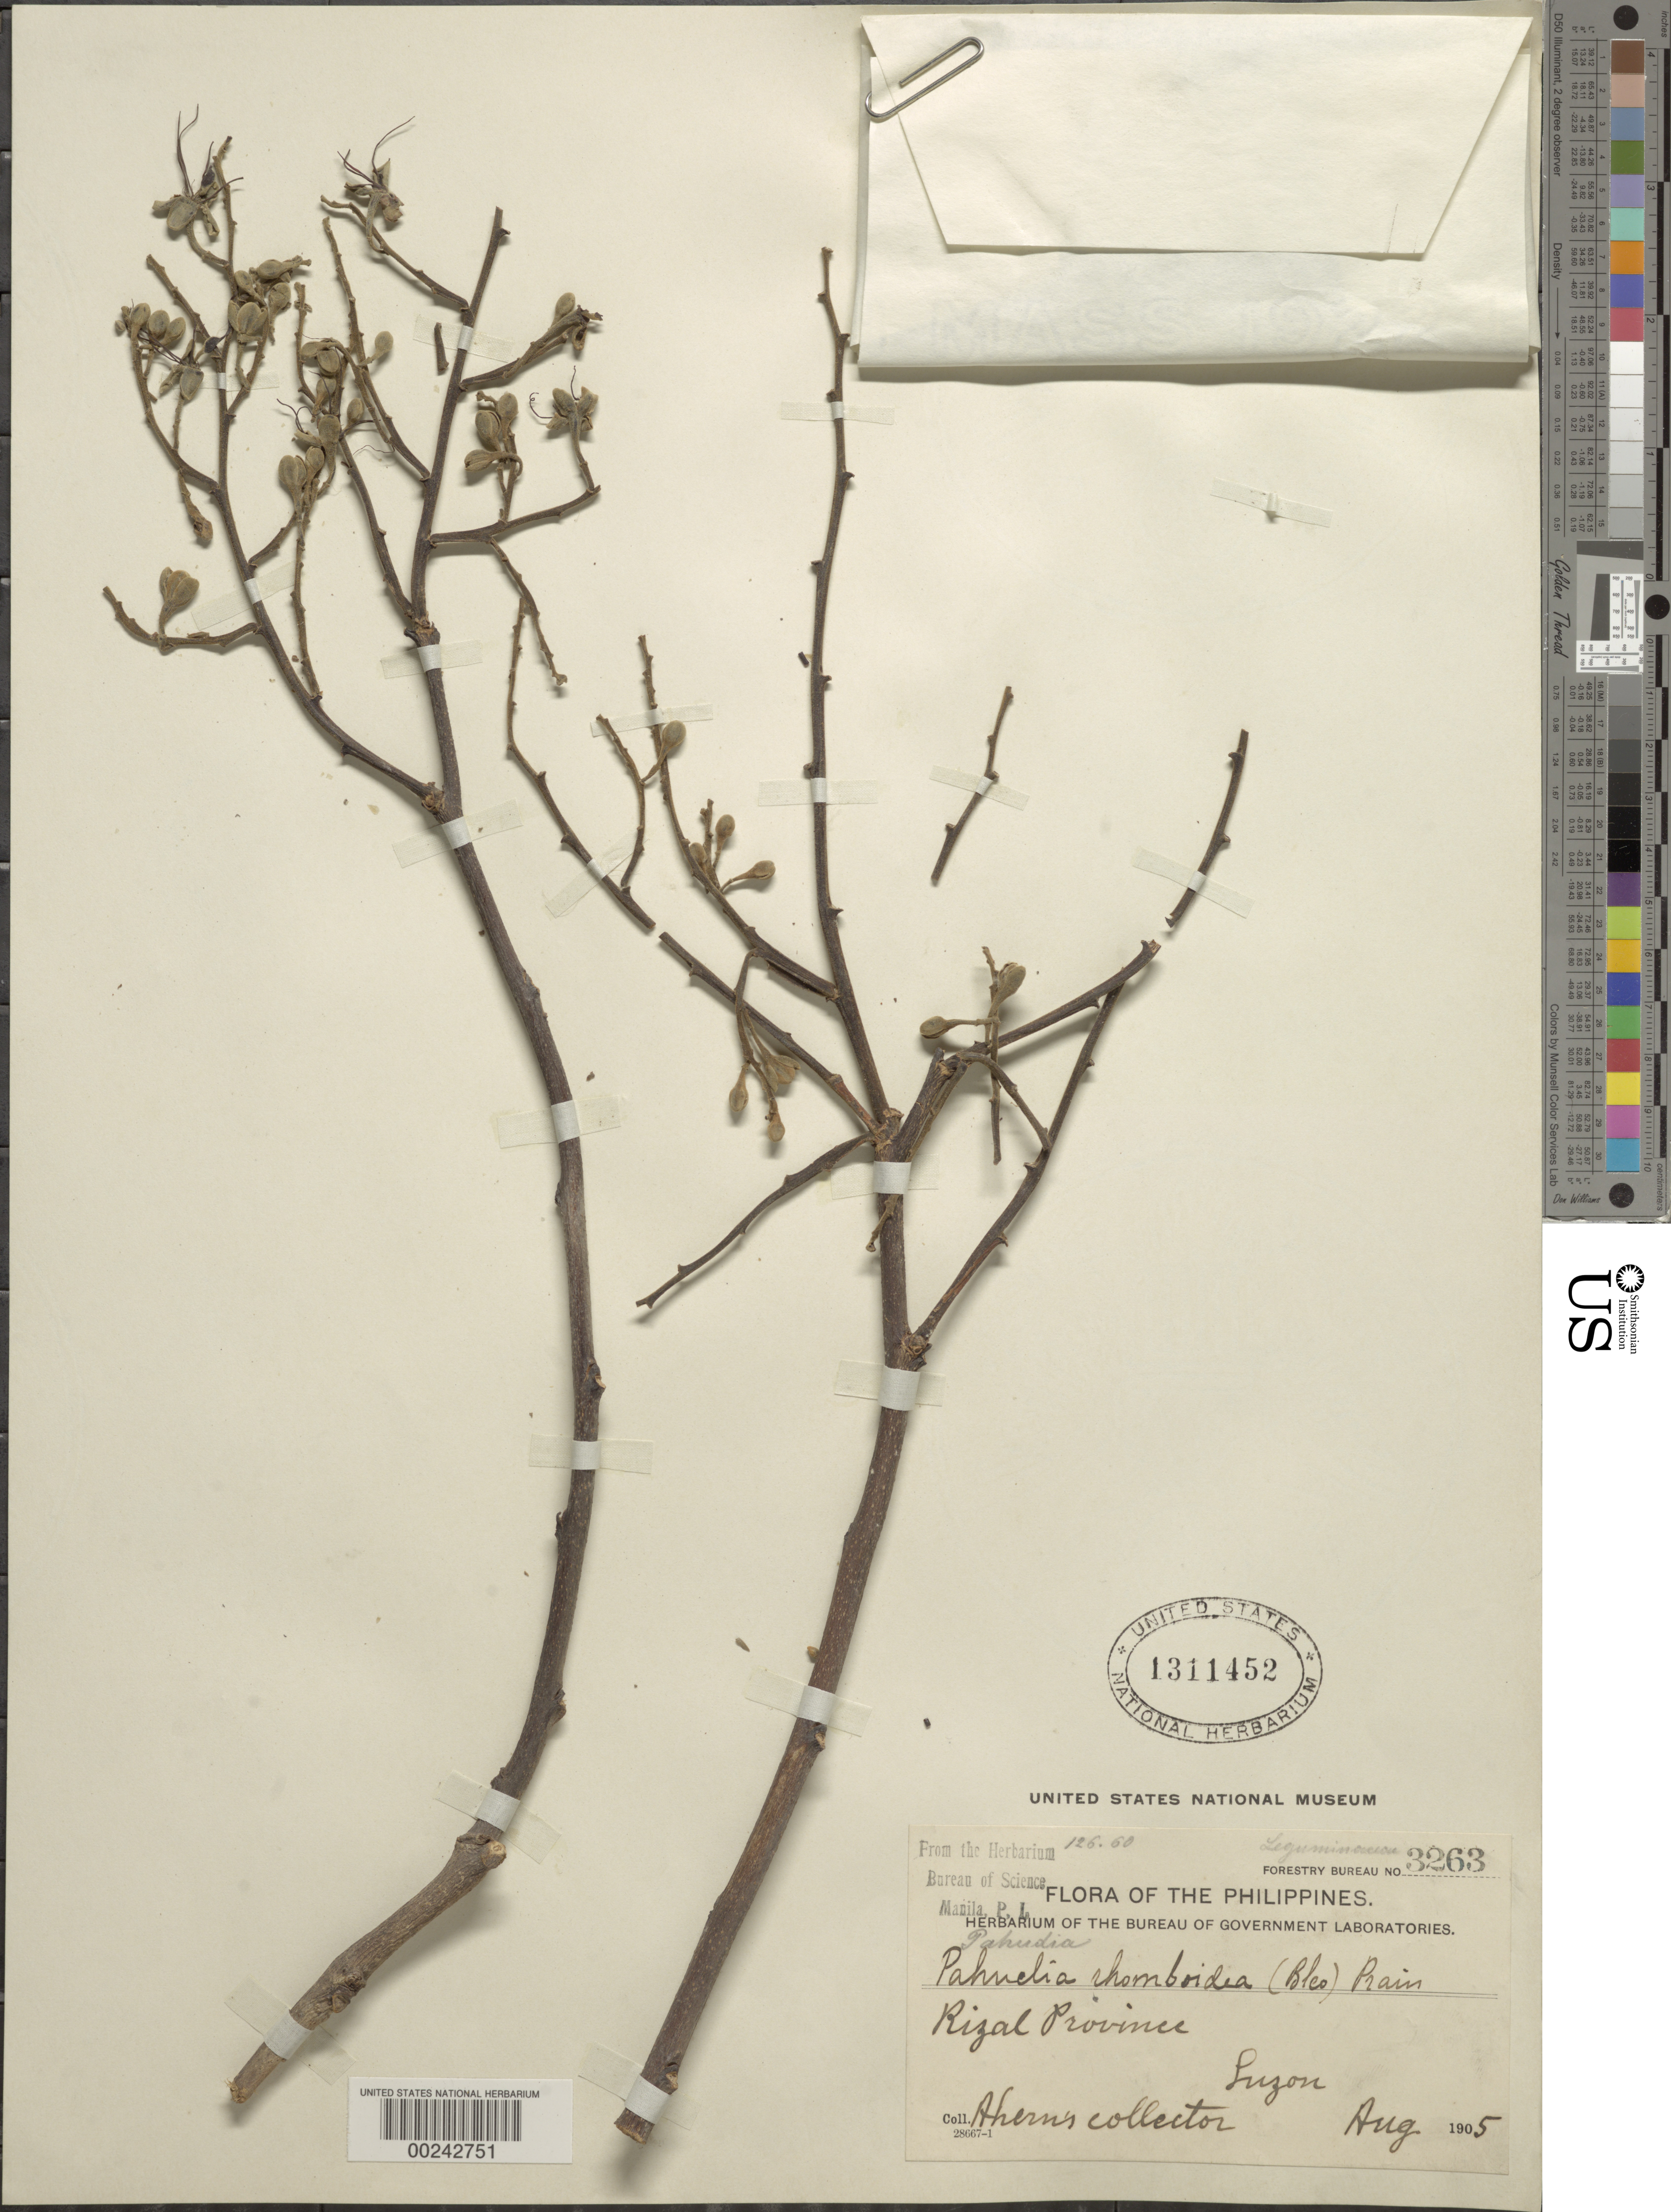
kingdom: Plantae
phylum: Tracheophyta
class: Magnoliopsida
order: Fabales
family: Fabaceae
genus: Afzelia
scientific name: Afzelia rhomboidea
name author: (Blanco) S. Vidal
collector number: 3263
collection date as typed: Aug 1905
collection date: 1905-08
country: Philippines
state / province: Calabarzon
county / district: Rizal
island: Luzon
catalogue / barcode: US 1311452